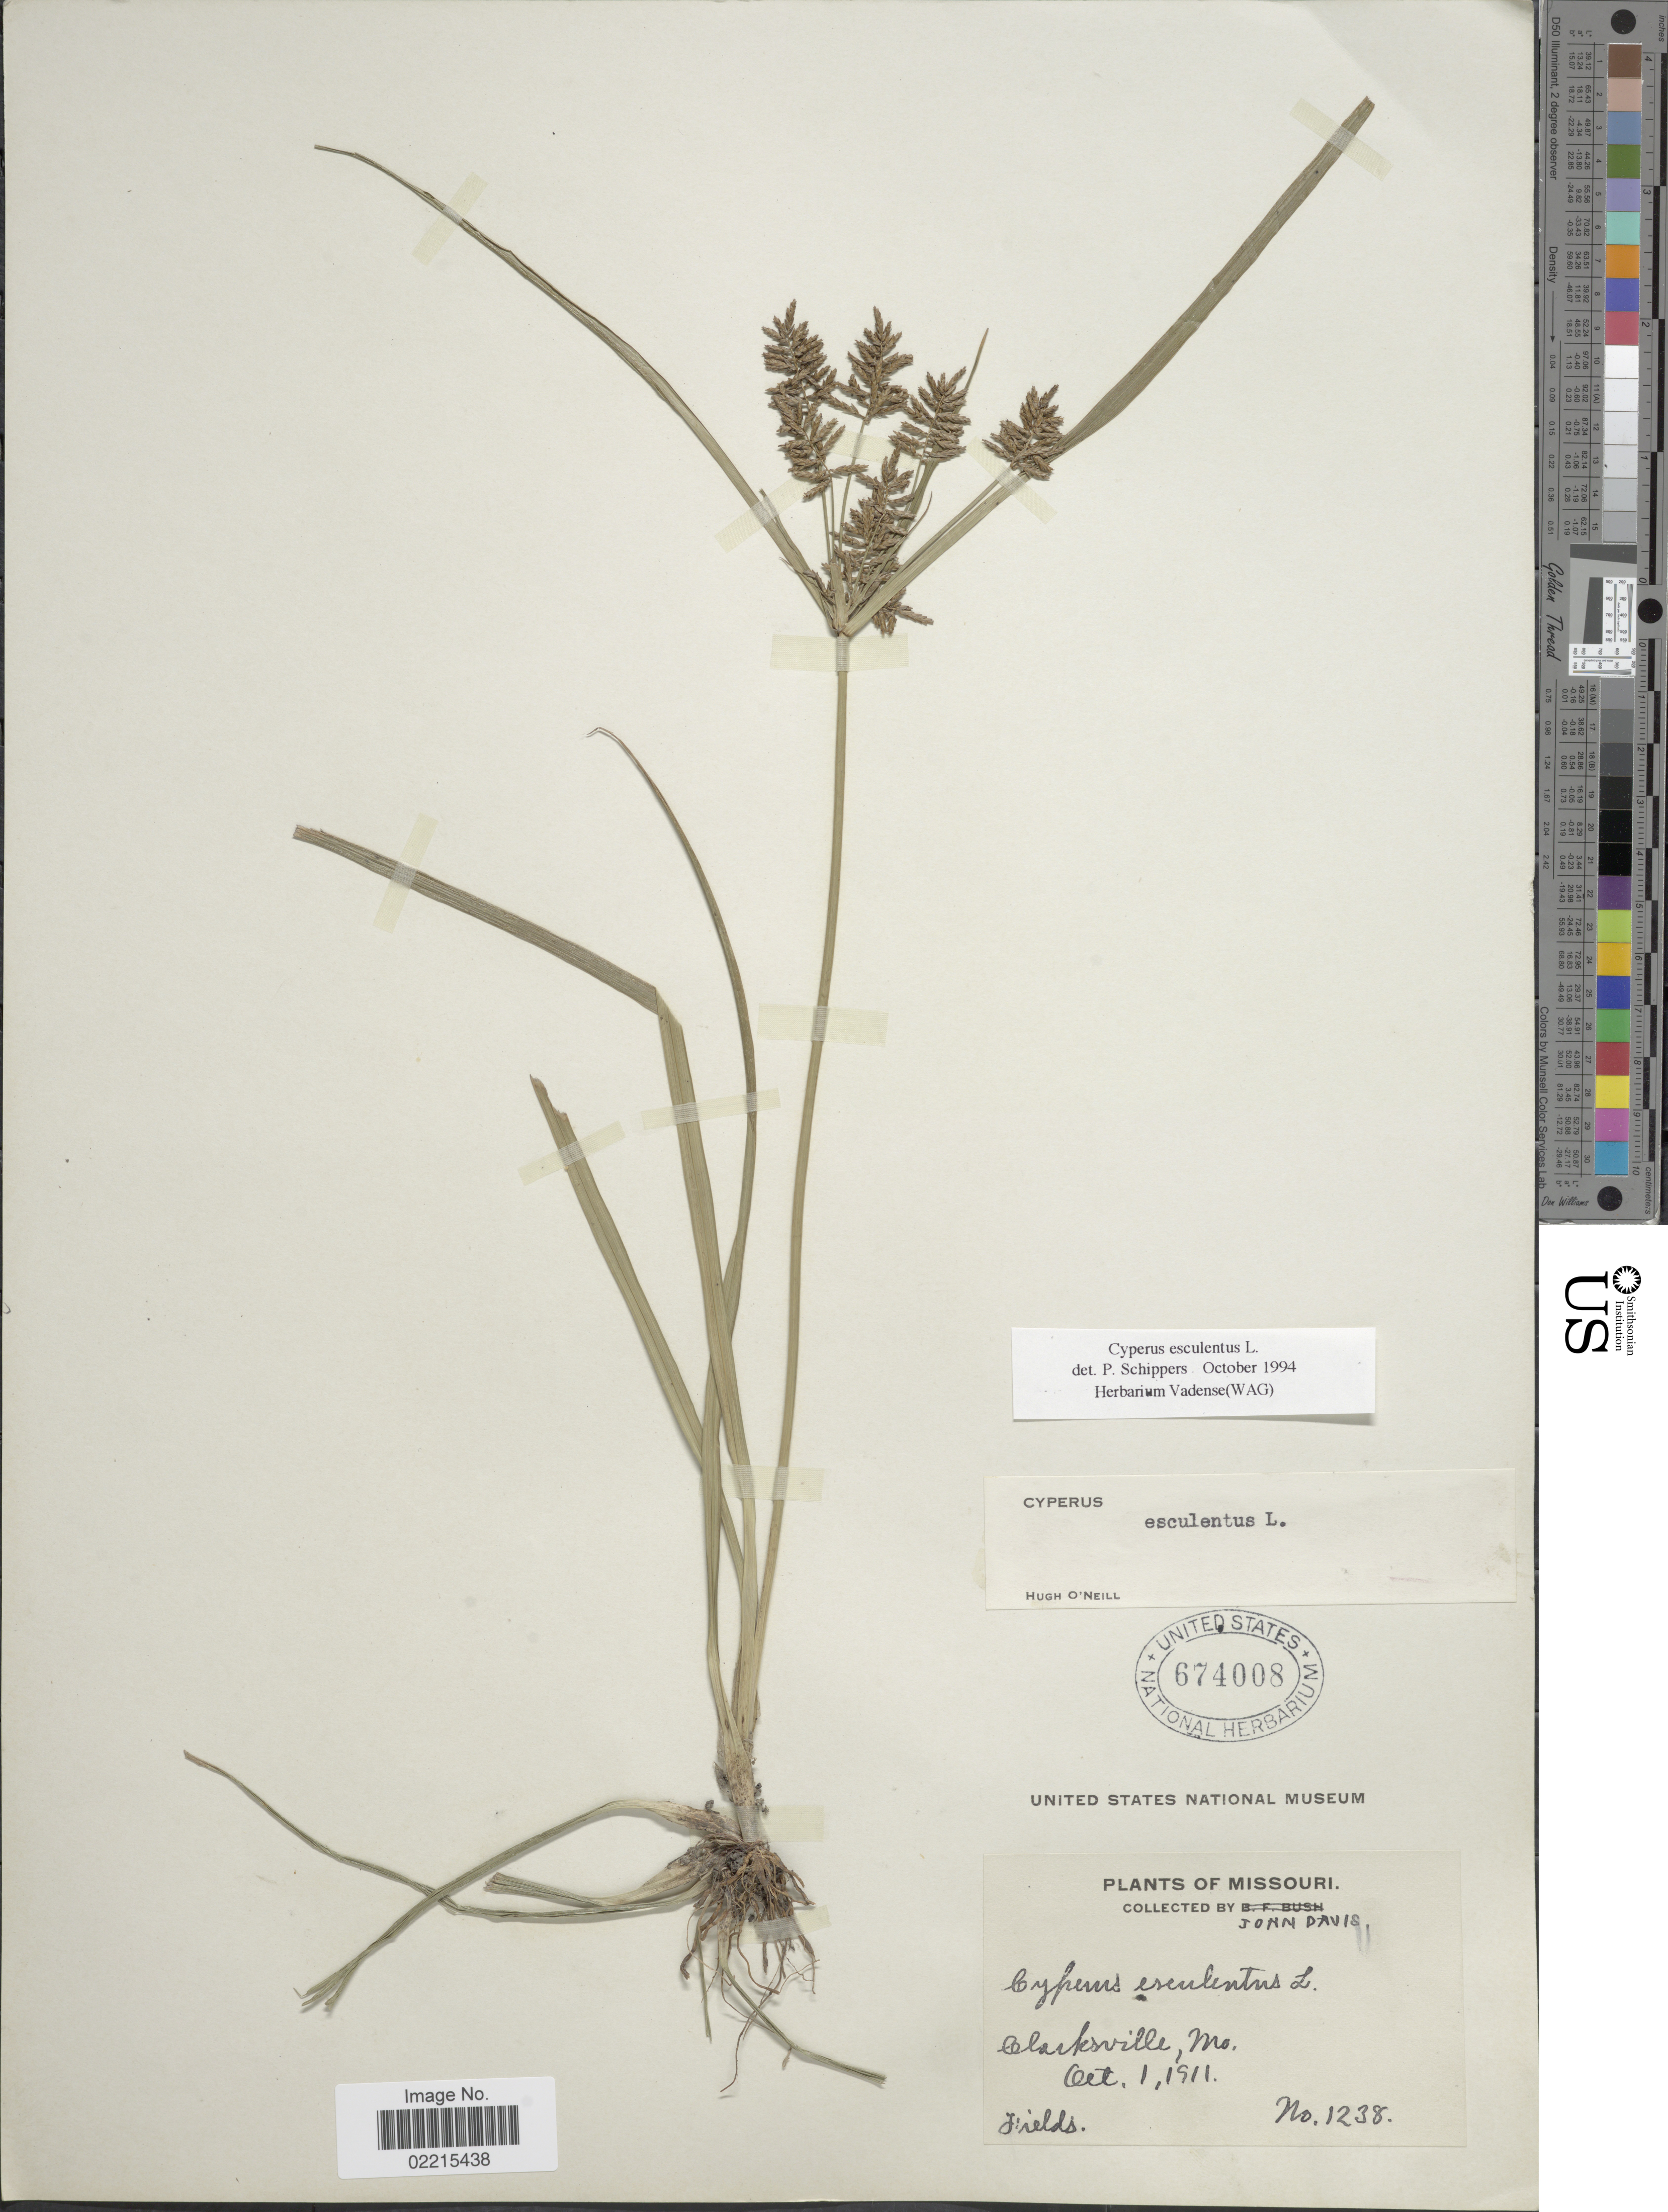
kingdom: Plantae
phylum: Tracheophyta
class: Liliopsida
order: Poales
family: Cyperaceae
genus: Cyperus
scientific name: Cyperus esculentus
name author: L.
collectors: J. Davis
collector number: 1238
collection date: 1911-10-01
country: United States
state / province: Missouri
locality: Clarksville, Fields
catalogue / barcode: US 674008